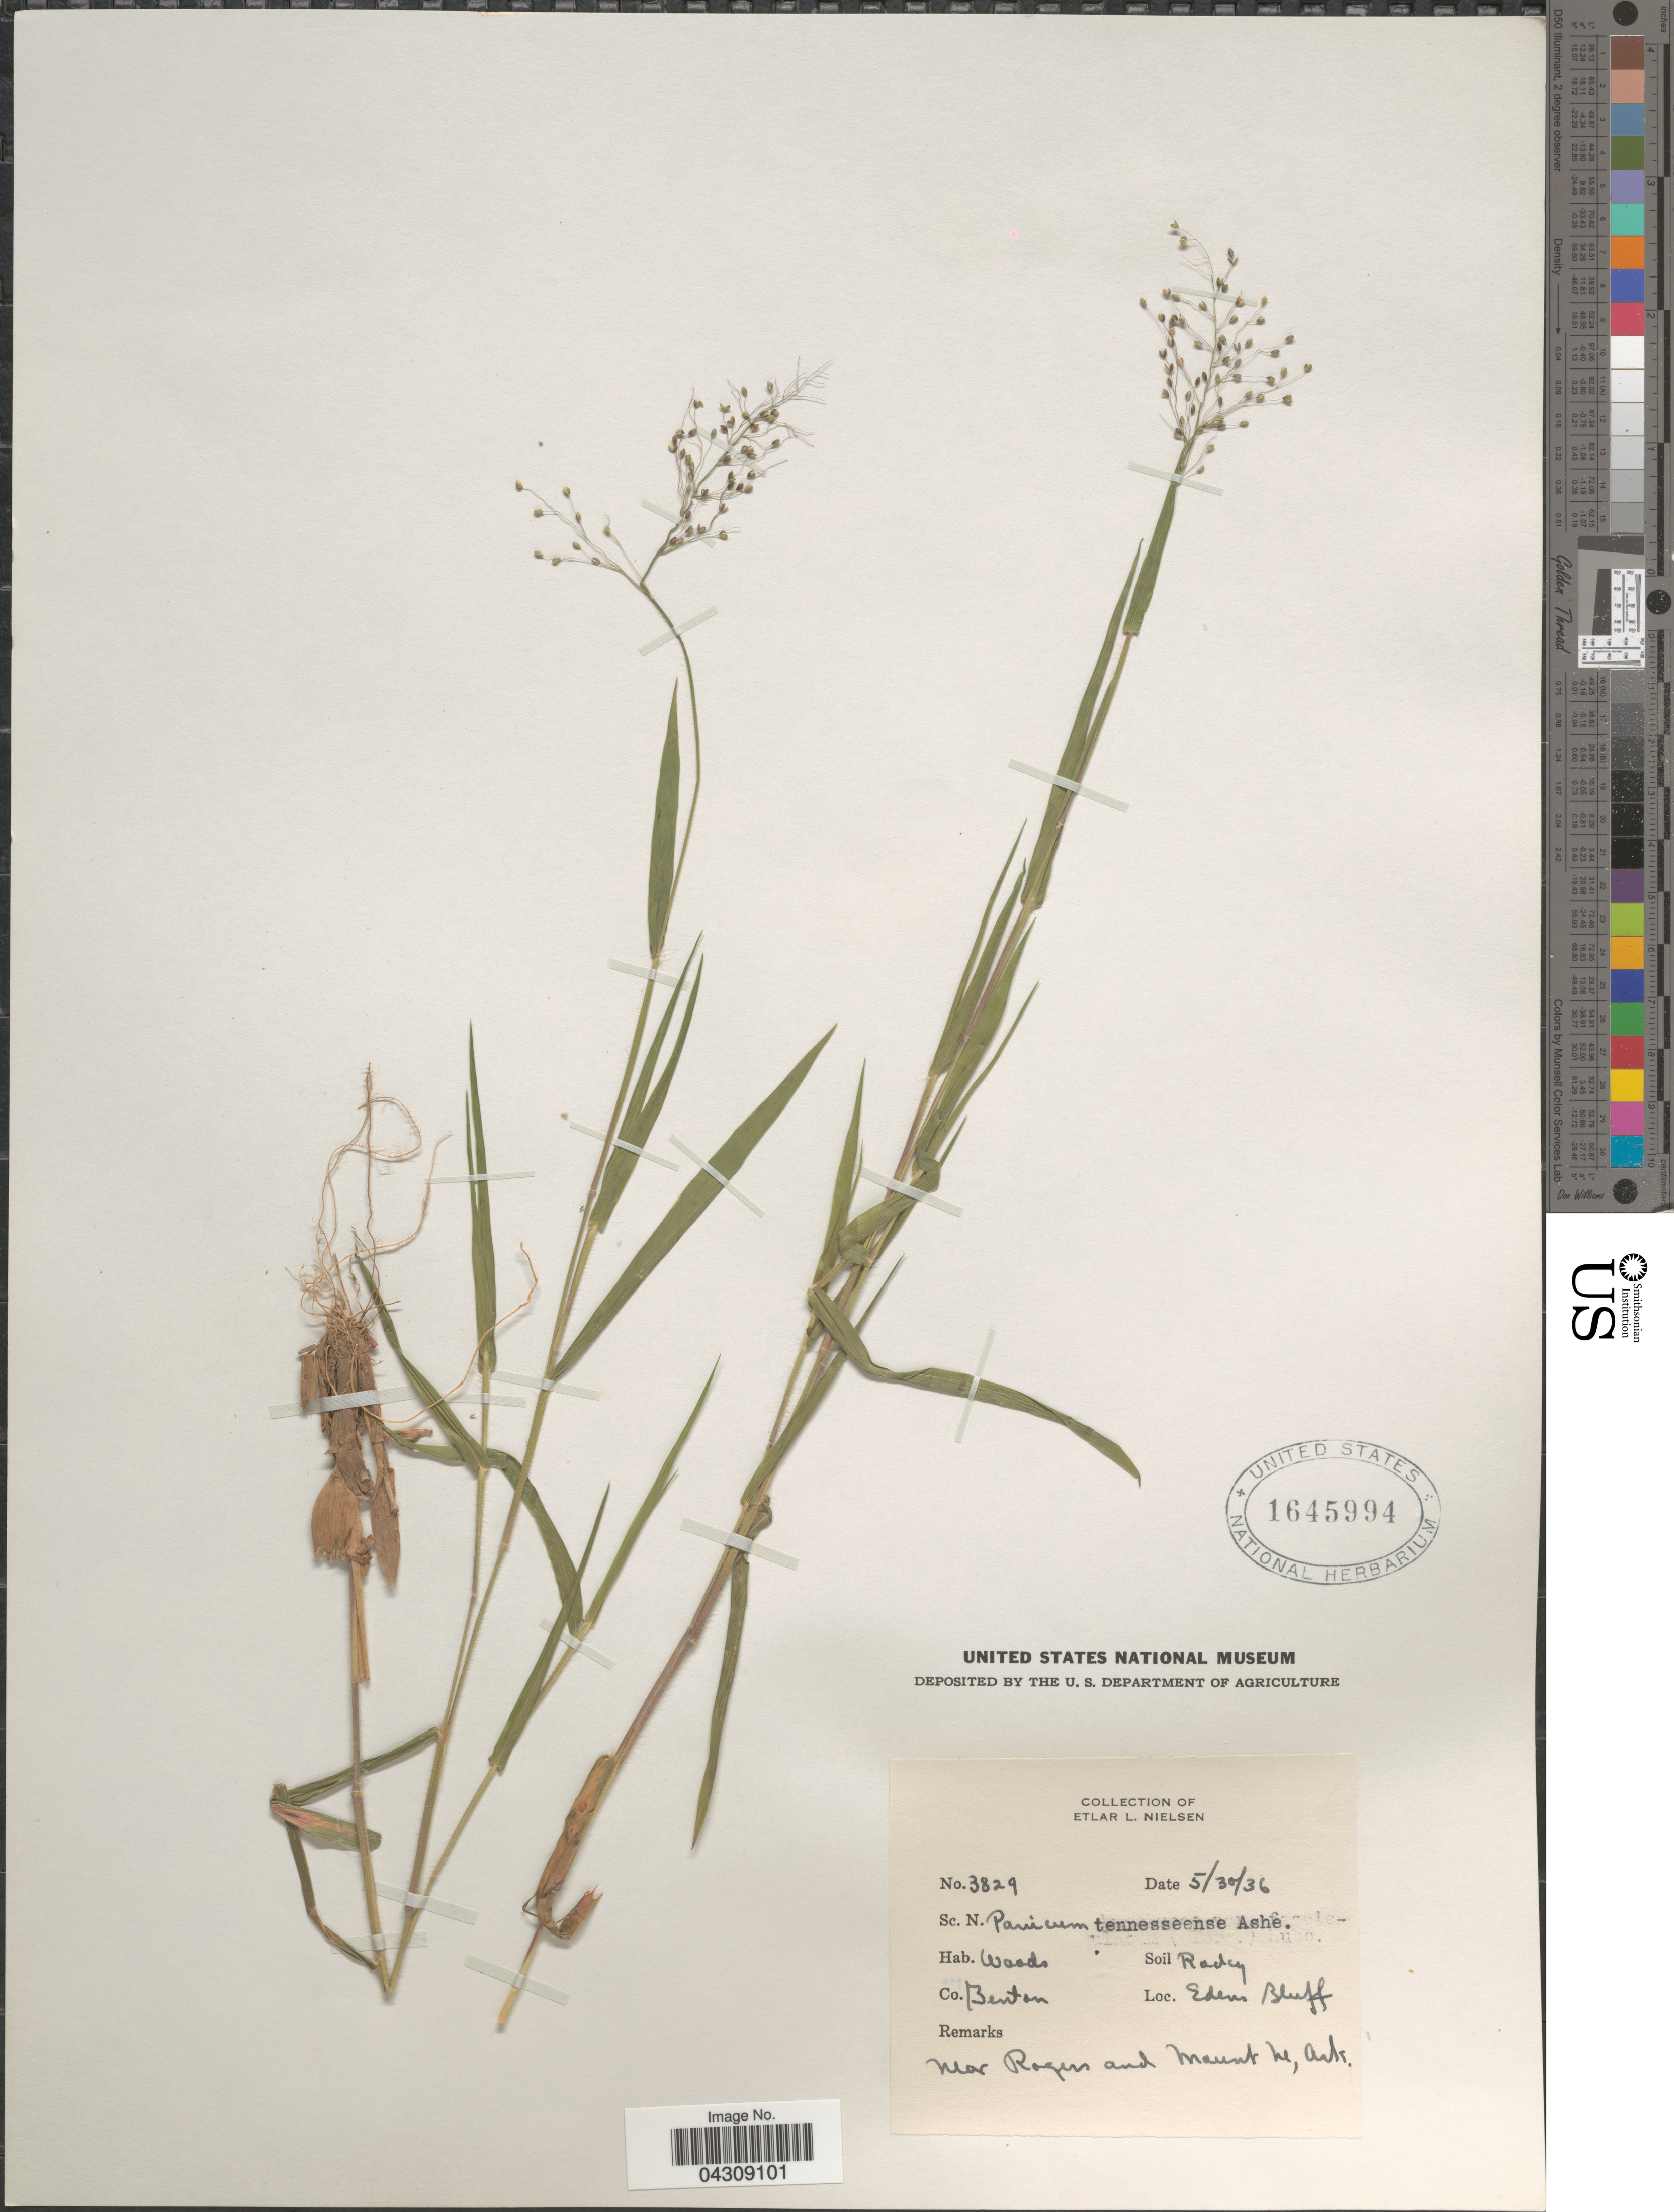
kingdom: Plantae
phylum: Tracheophyta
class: Liliopsida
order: Poales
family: Poaceae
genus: Dichanthelium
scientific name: Dichanthelium acuminatum var. acuminatum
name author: (Sw.) Gould & C.A. Clark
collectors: E. L. Nielsen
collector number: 3829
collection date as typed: Transcribed d/m/y: 30/5/36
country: United States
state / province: Arkansas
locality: Co. Benton. Edens Bluff. Near Rogers and Mount Ne.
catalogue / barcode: US 1645994